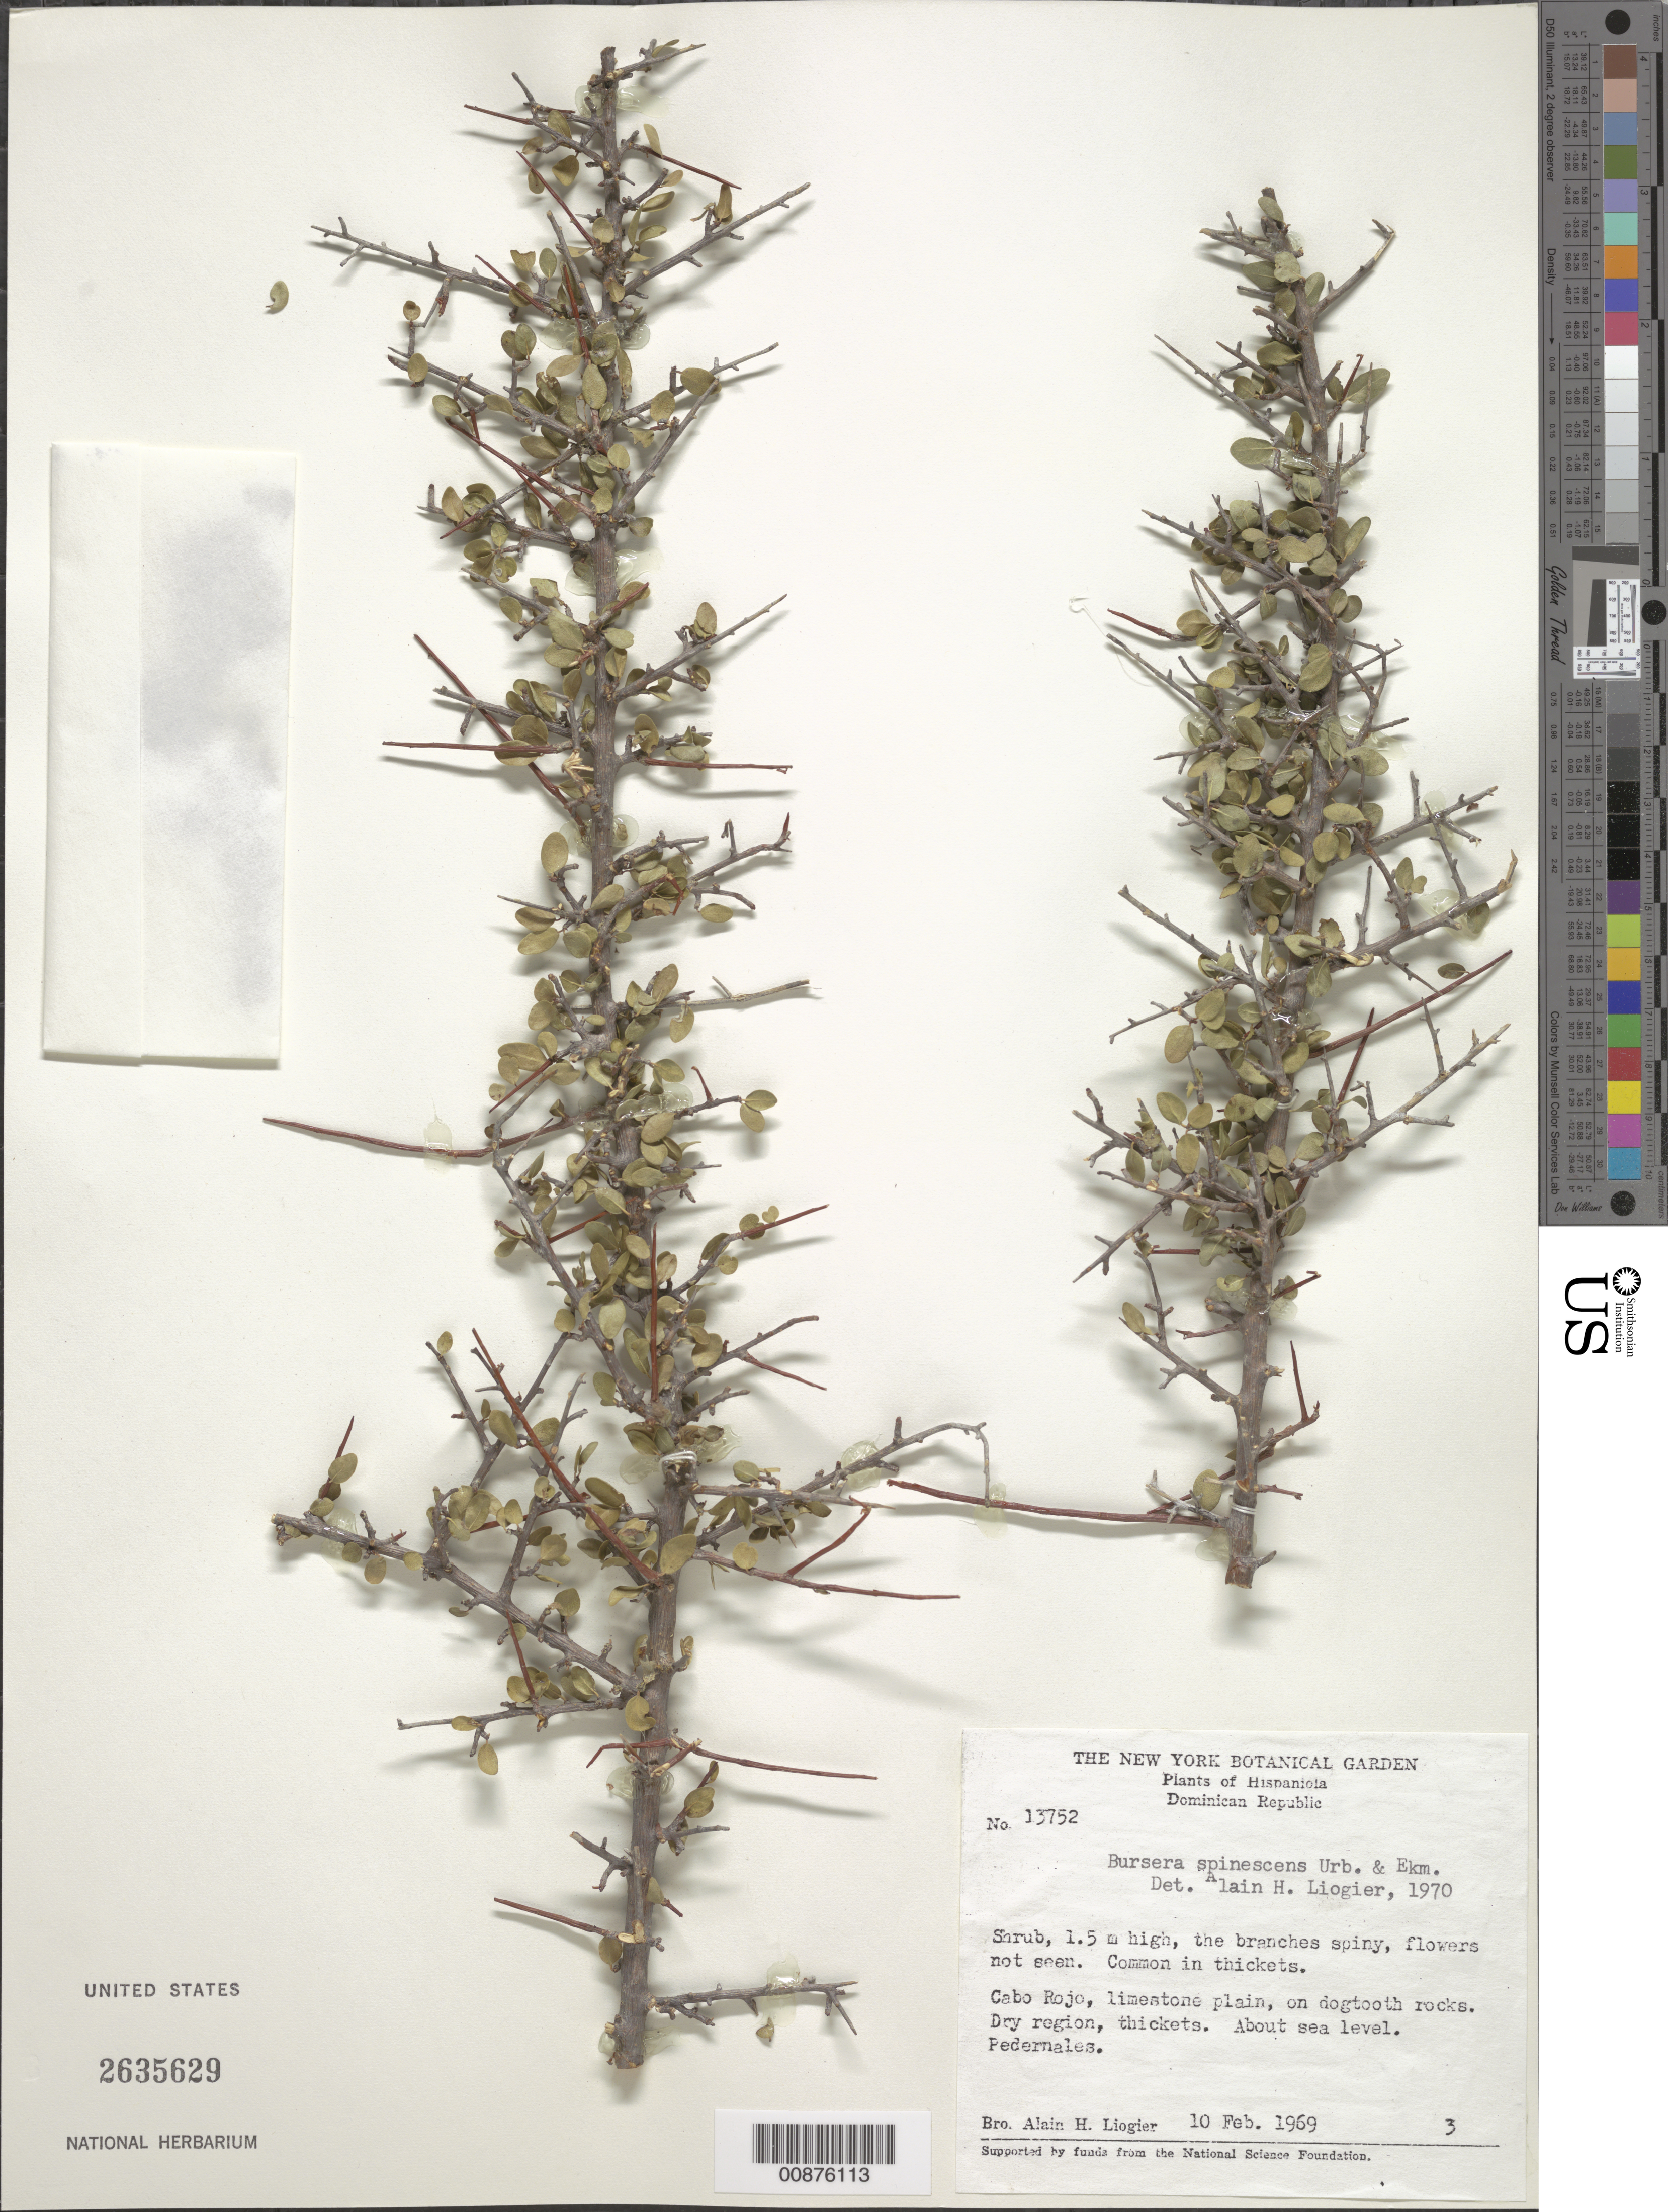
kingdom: Plantae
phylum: Tracheophyta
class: Magnoliopsida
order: Sapindales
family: Burseraceae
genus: Bursera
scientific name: Bursera spinescens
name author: Urb. & Ekman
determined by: Liogier, Alain H.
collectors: A. H. Liogier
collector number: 13752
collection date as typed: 10 Feb 1969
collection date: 1969-02-10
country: Dominican Republic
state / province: Pedernales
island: Hispaniola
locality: Cabo Rojo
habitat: In thickets, limestone plain, on dogtooth rocks, in dry region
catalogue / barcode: US 2635629